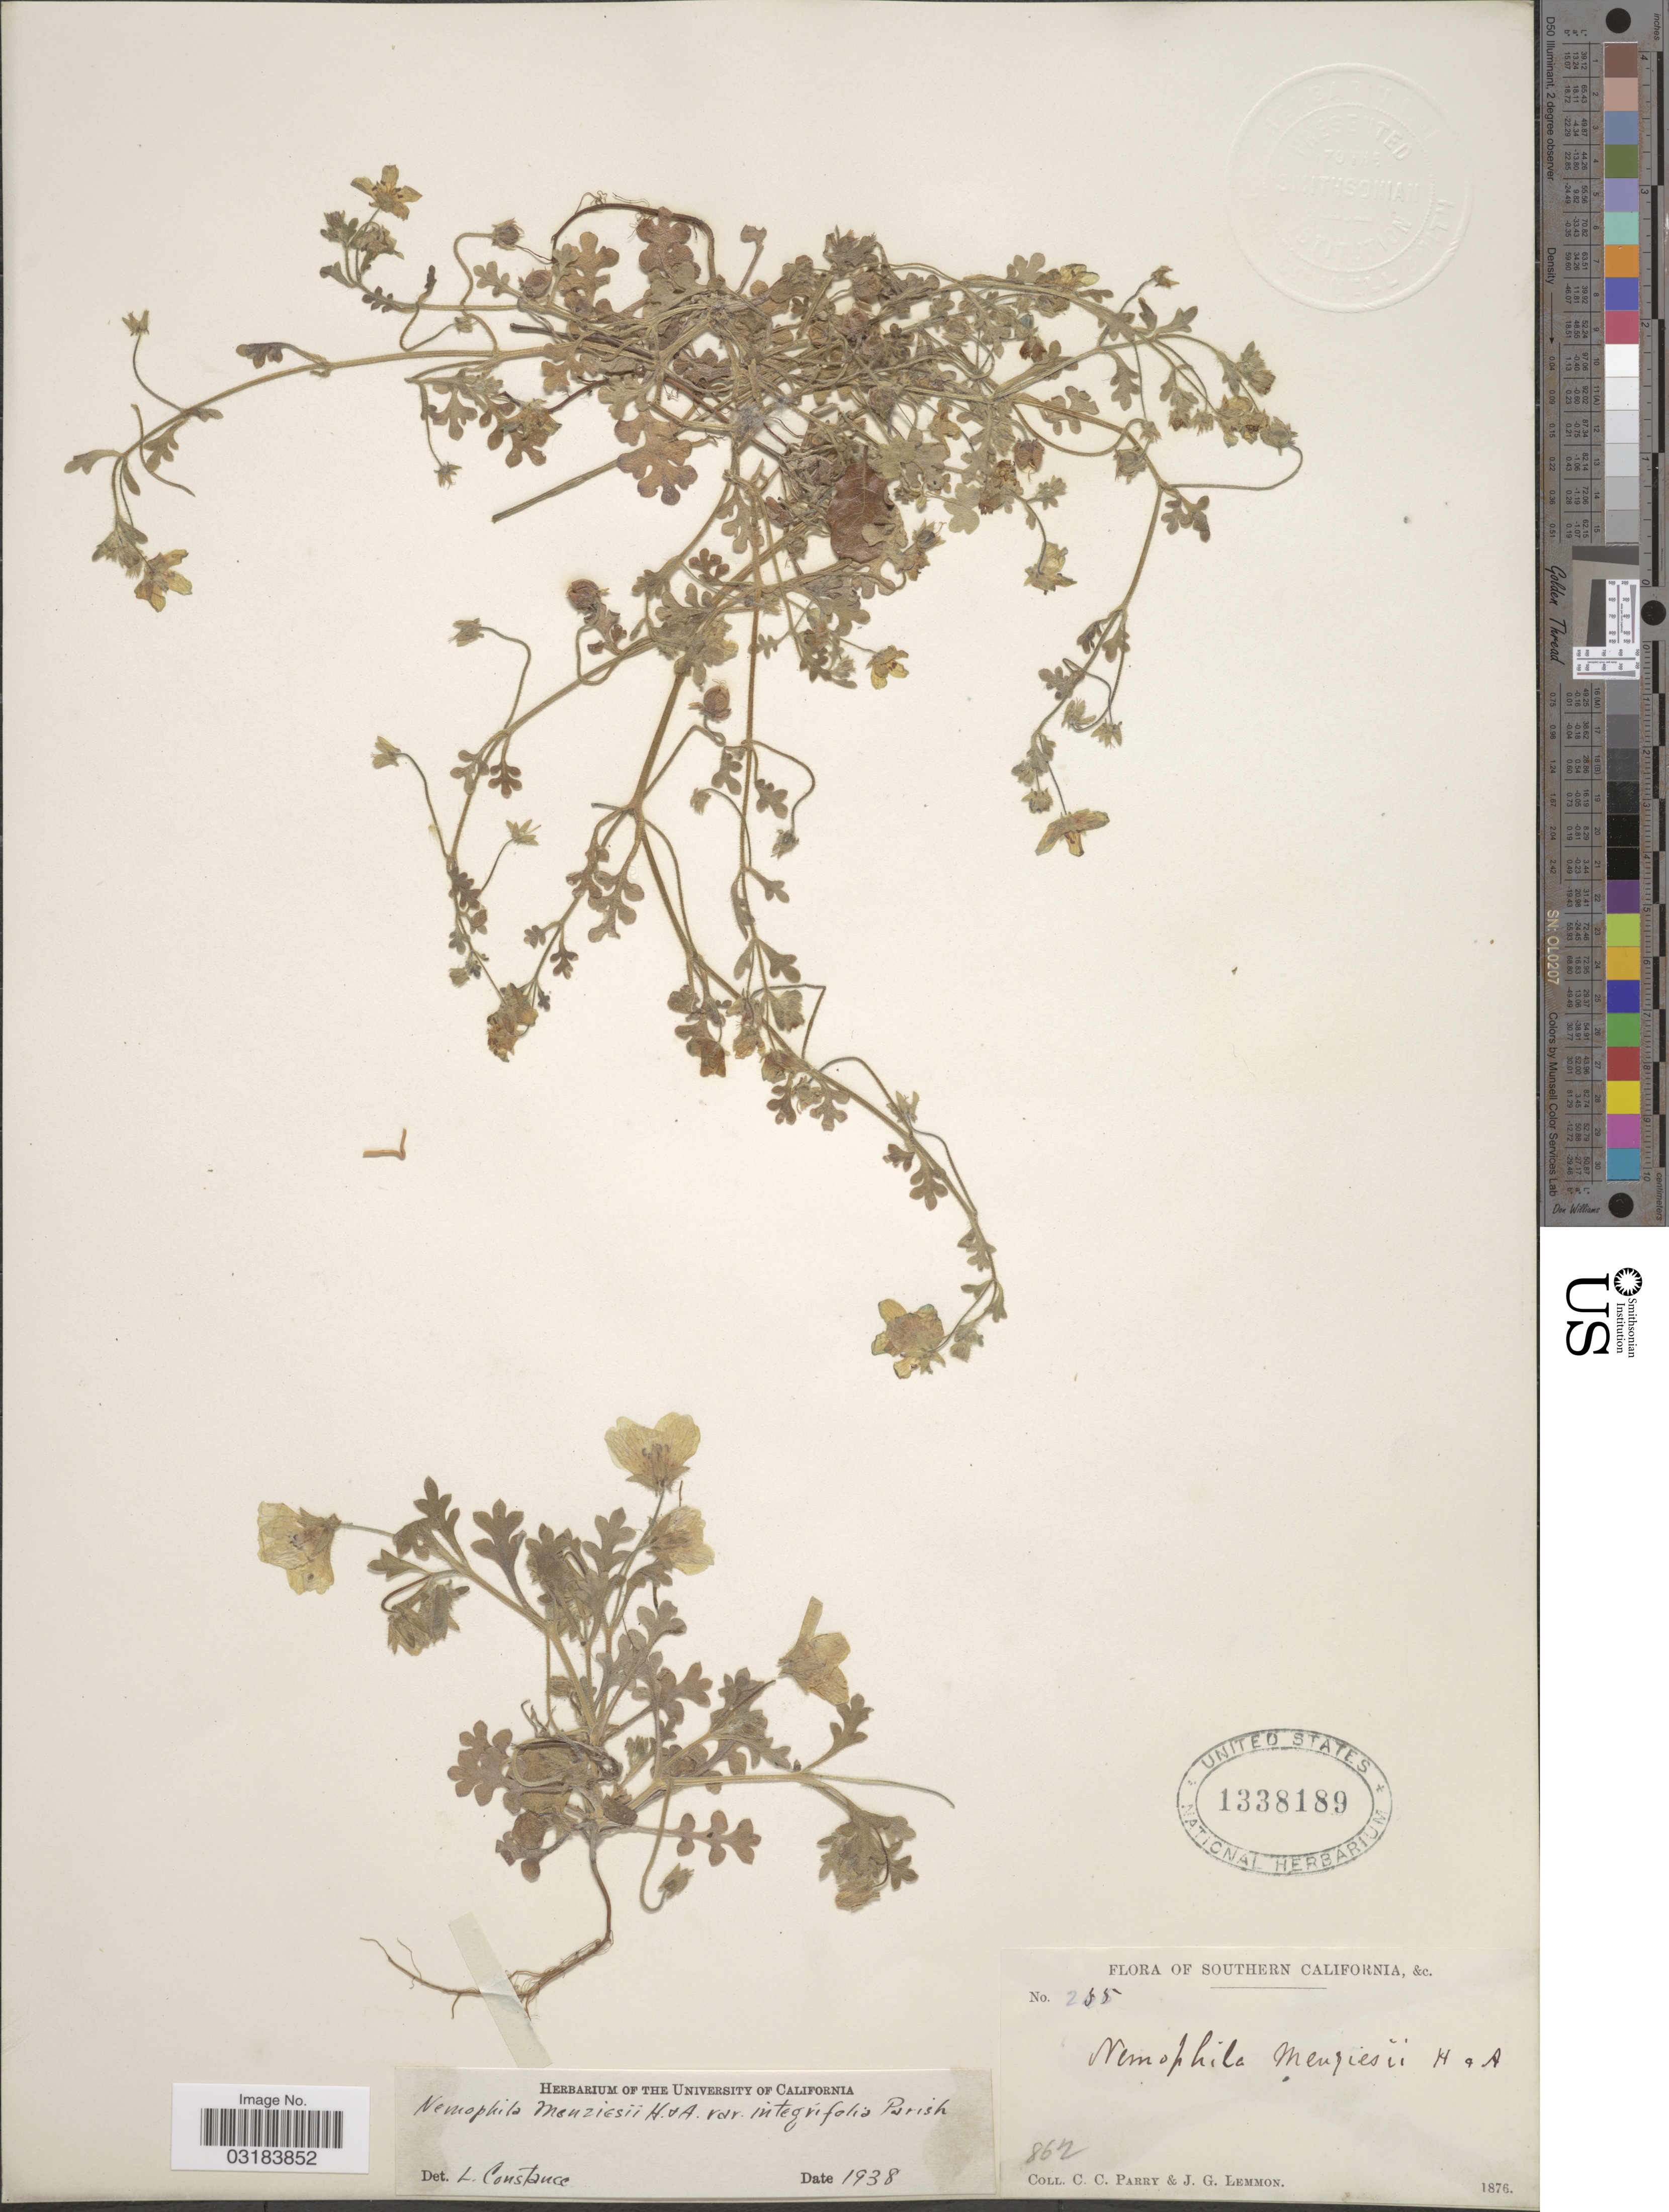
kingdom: Plantae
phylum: Tracheophyta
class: Magnoliopsida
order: Boraginales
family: Hydrophyllaceae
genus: Nemophila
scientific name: Nemophila menziesii var. integrifolia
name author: Hook. & Arn.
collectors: C. C. Parry & J. Lemmon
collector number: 285*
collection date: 1876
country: United States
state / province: California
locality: Southern California, &c.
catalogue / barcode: US 1338189